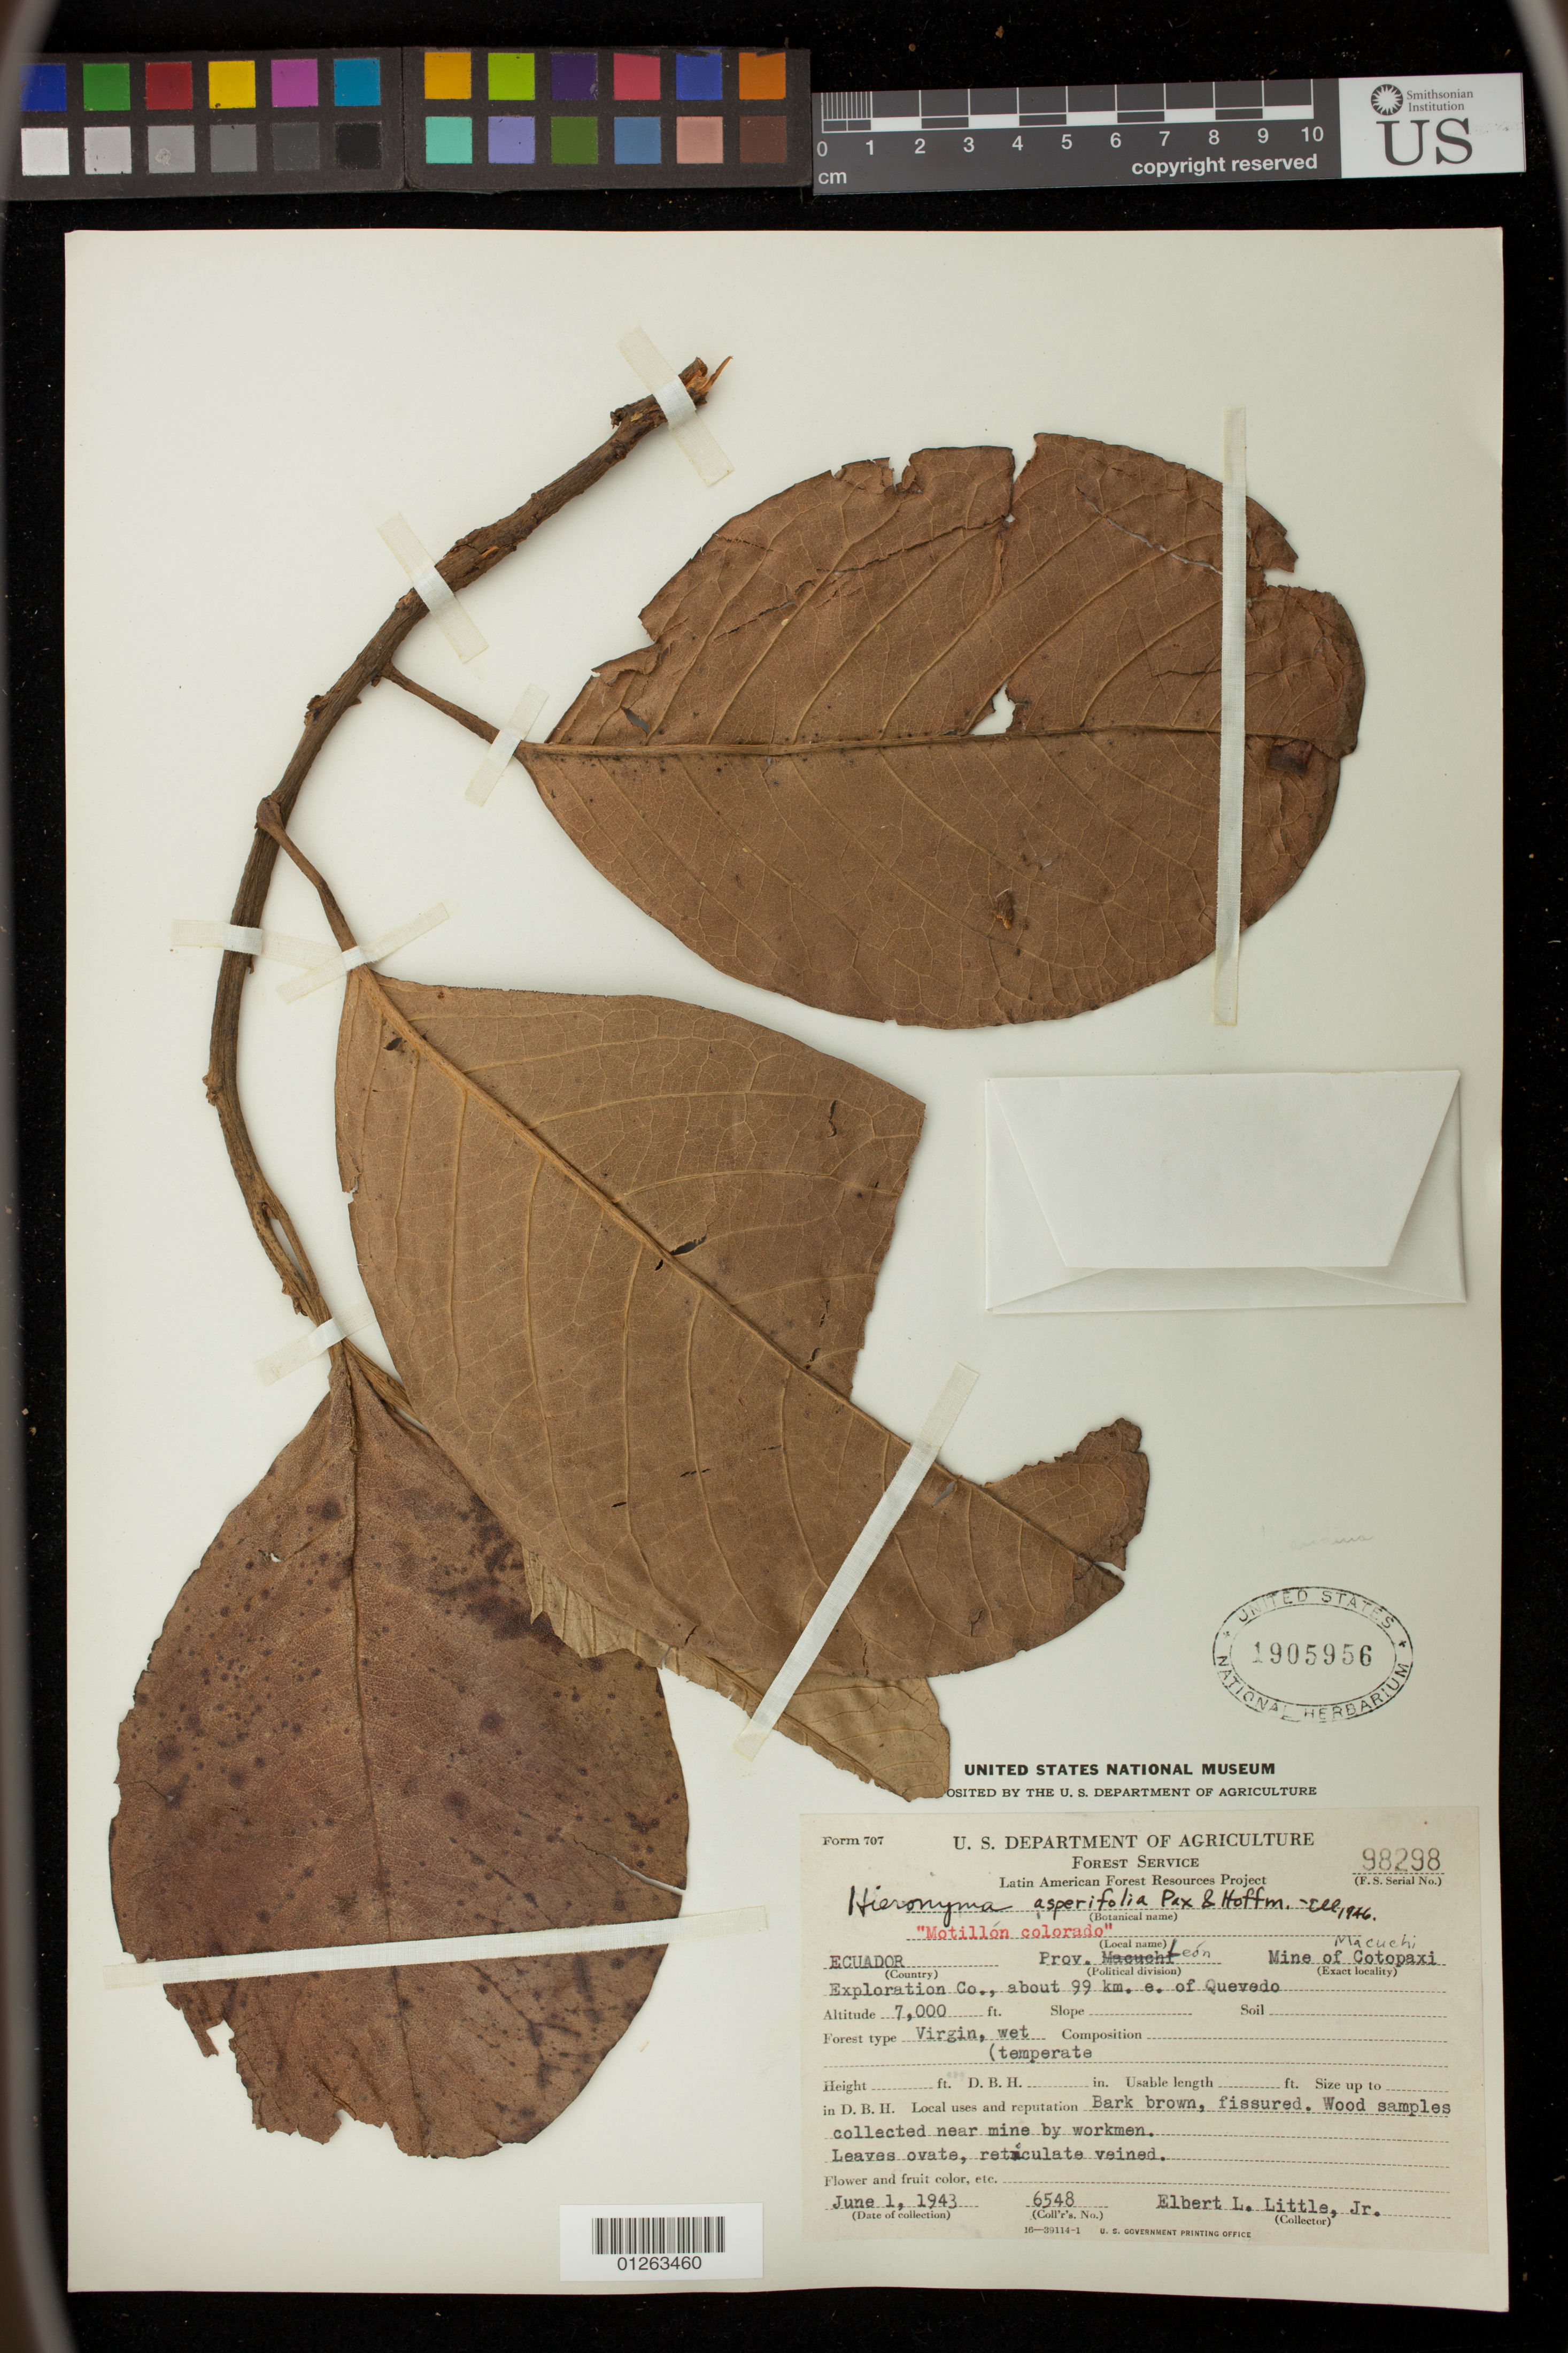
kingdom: Plantae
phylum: Tracheophyta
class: Magnoliopsida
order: Malpighiales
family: Phyllanthaceae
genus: Hieronyma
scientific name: Hieronyma asperifolia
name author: Pax & K. Hoffm.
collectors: E. L. Little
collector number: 6548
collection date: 1943-06-01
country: Ecuador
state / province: Cotopaxi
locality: Prov. Macuchi; Mine of Cotopaxi, Exploration Co., about 99 km. e. of Quevedo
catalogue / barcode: US 1905956